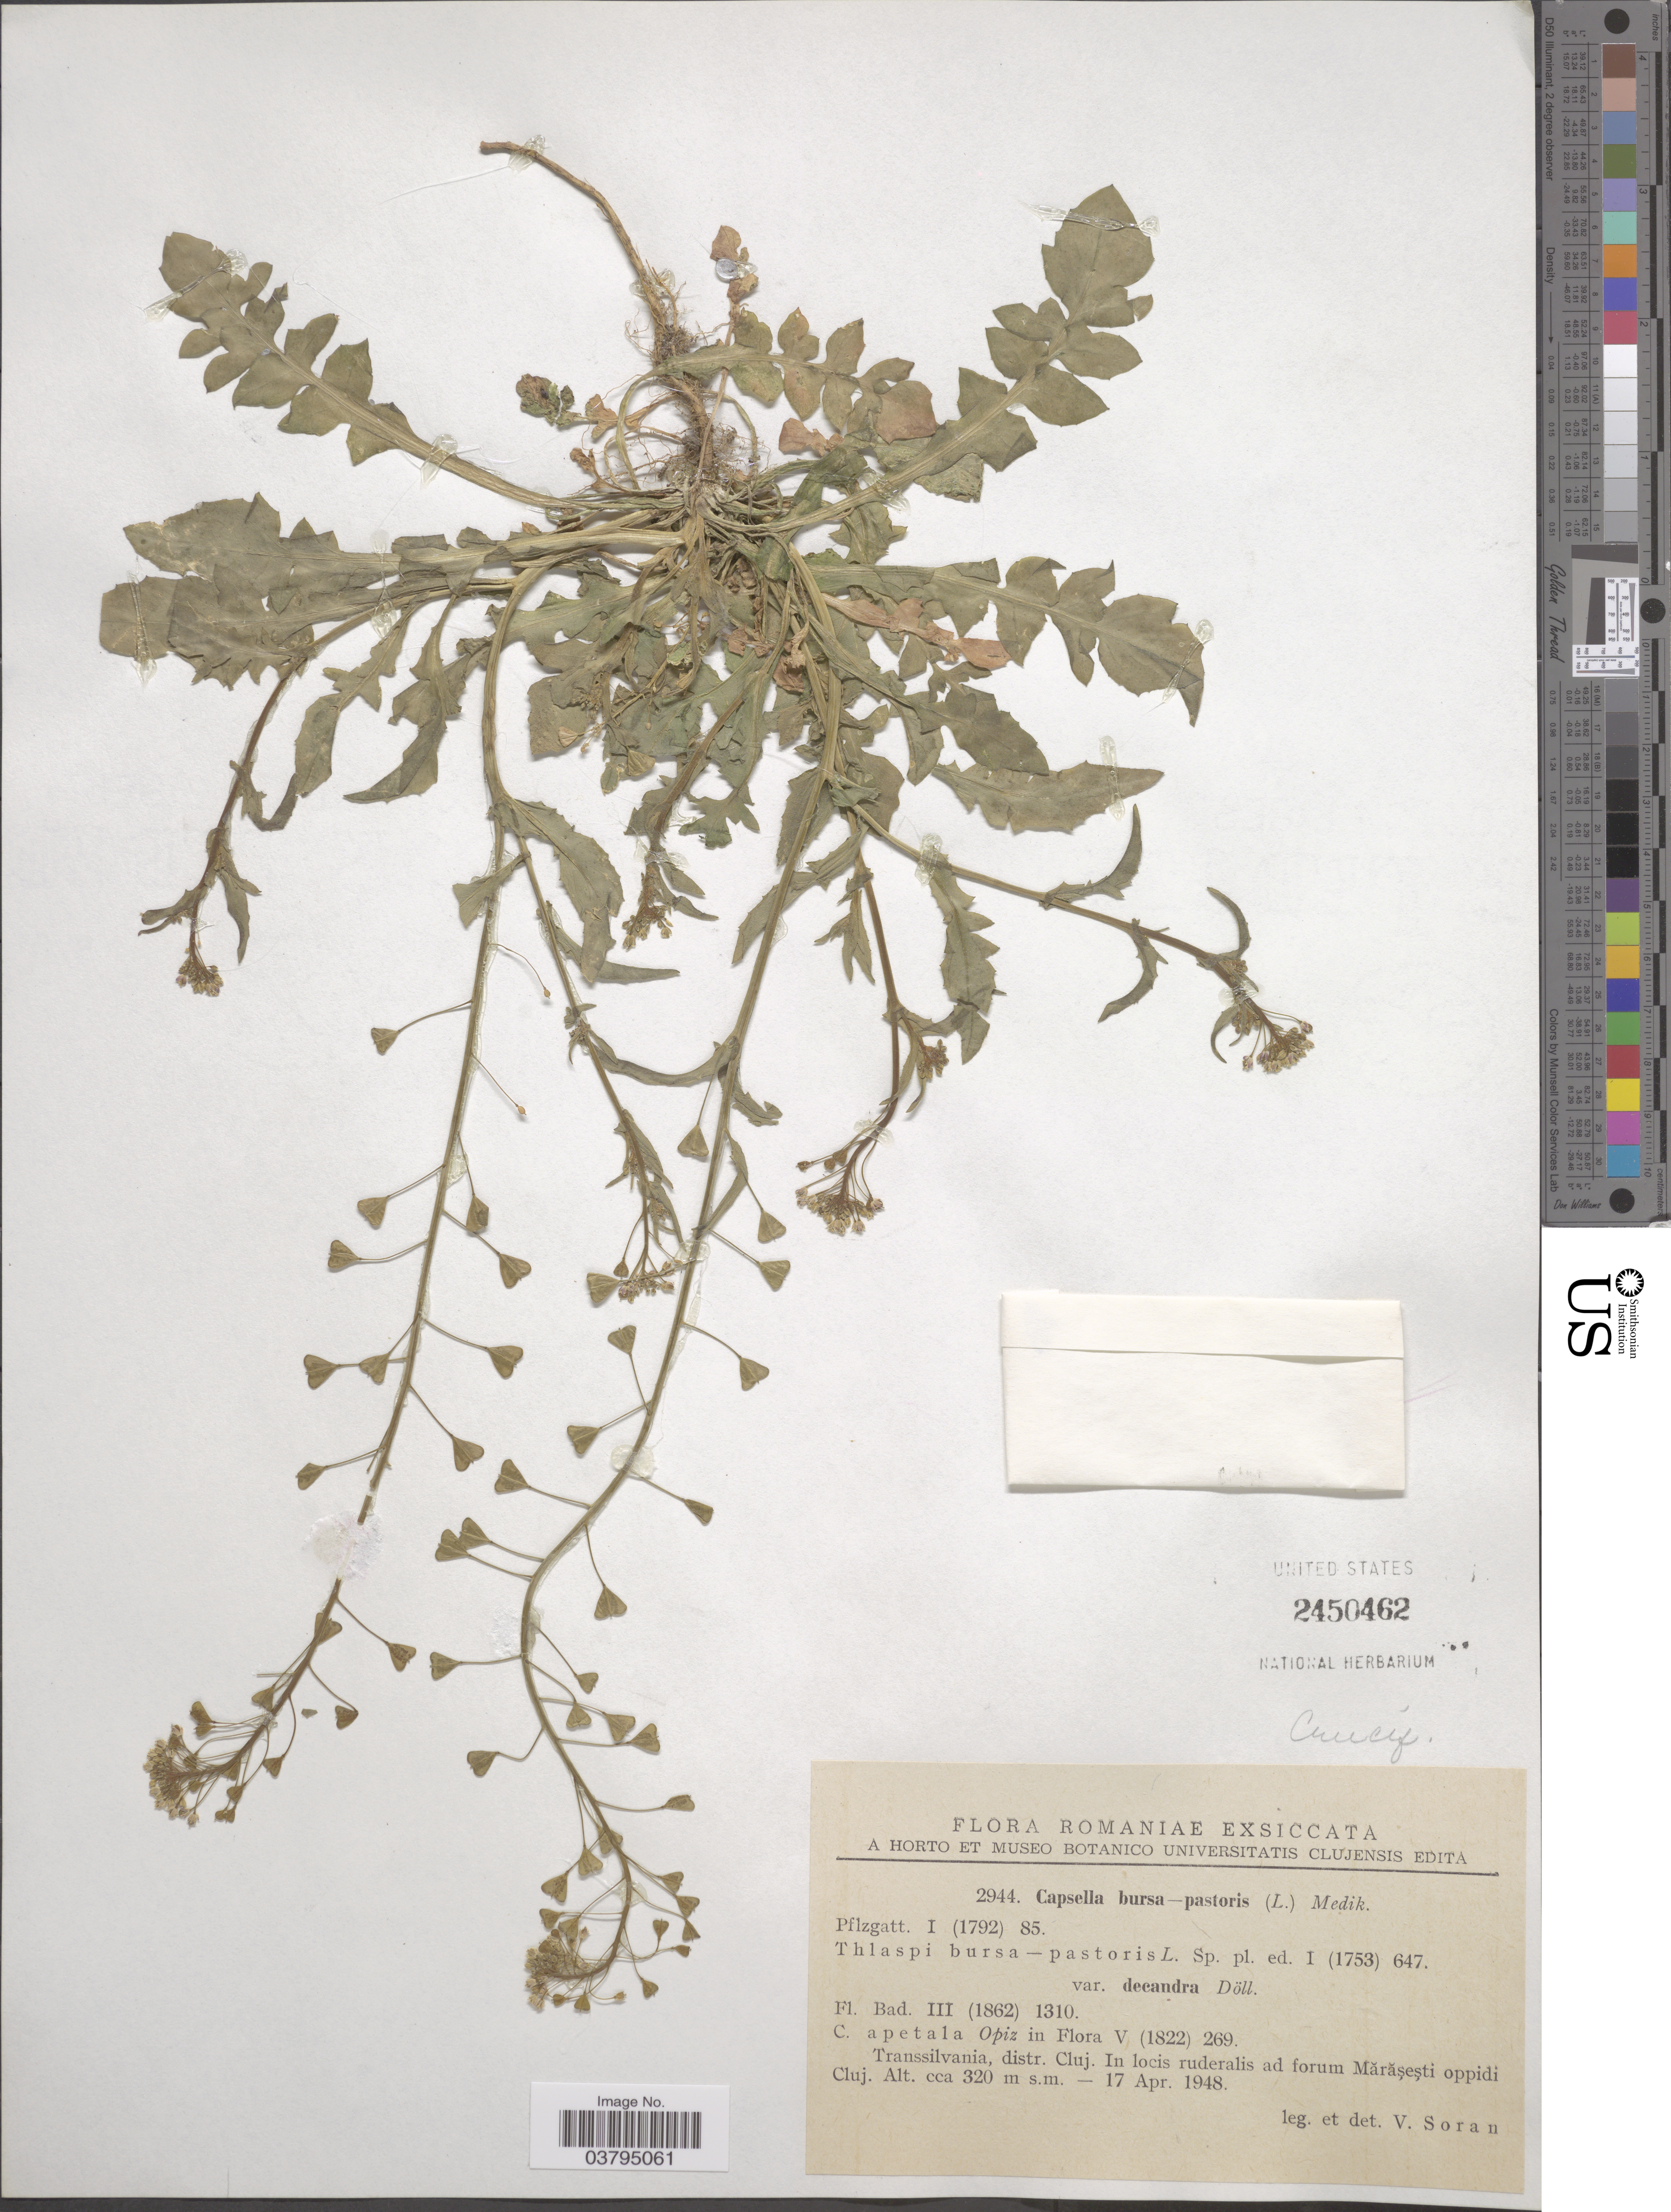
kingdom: Plantae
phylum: Tracheophyta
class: Magnoliopsida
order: Brassicales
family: Brassicaceae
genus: Capsella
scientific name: Capsella bursa-pastoris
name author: (L.) Medik.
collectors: V. Soran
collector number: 2944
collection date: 1948-04-17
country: Romania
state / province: Cluj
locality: Transsilvania, distr. Cluj. In locis ruderalis ad forum Mărăşeşti oppidi Cluj.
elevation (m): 320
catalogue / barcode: US 2450462